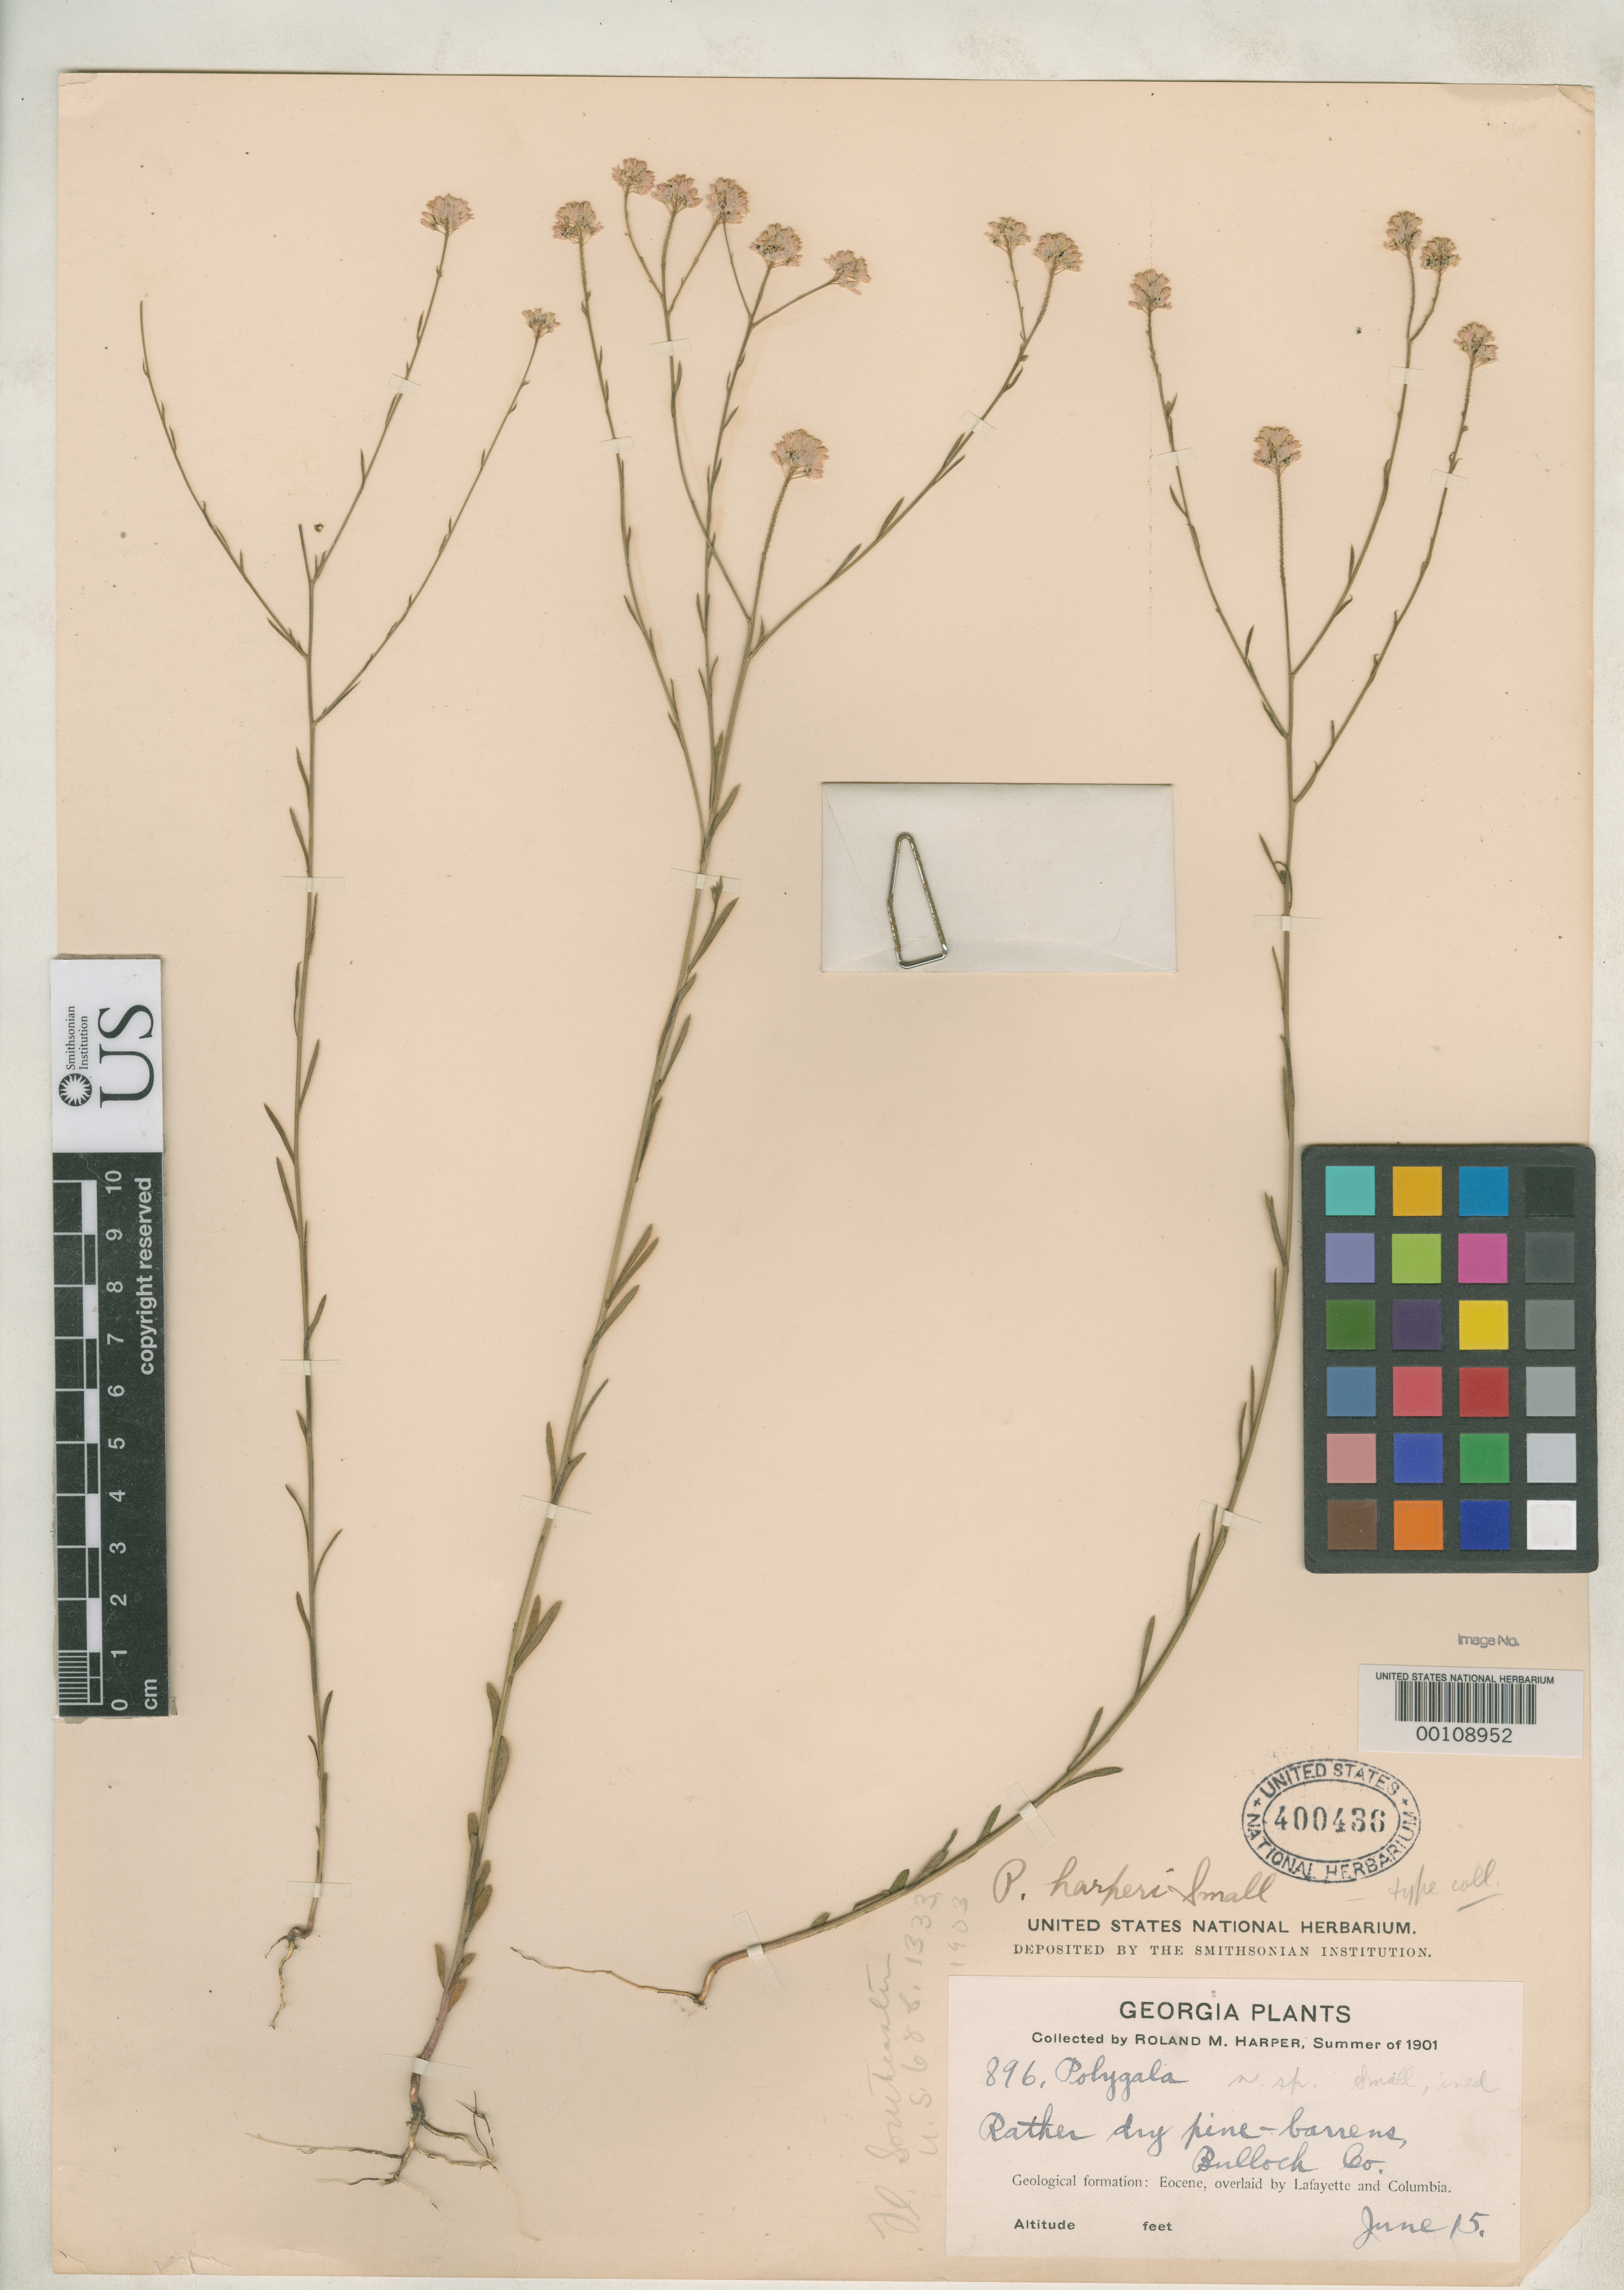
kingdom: Plantae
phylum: Tracheophyta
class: Magnoliopsida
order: Fabales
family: Polygalaceae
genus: Polygala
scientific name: Polygala harperi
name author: Small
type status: Isotype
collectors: R. M. Harper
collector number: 896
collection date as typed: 15 Jun 1901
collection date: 1901-06-15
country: United States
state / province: Georgia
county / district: Bulloch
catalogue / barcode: US 400436